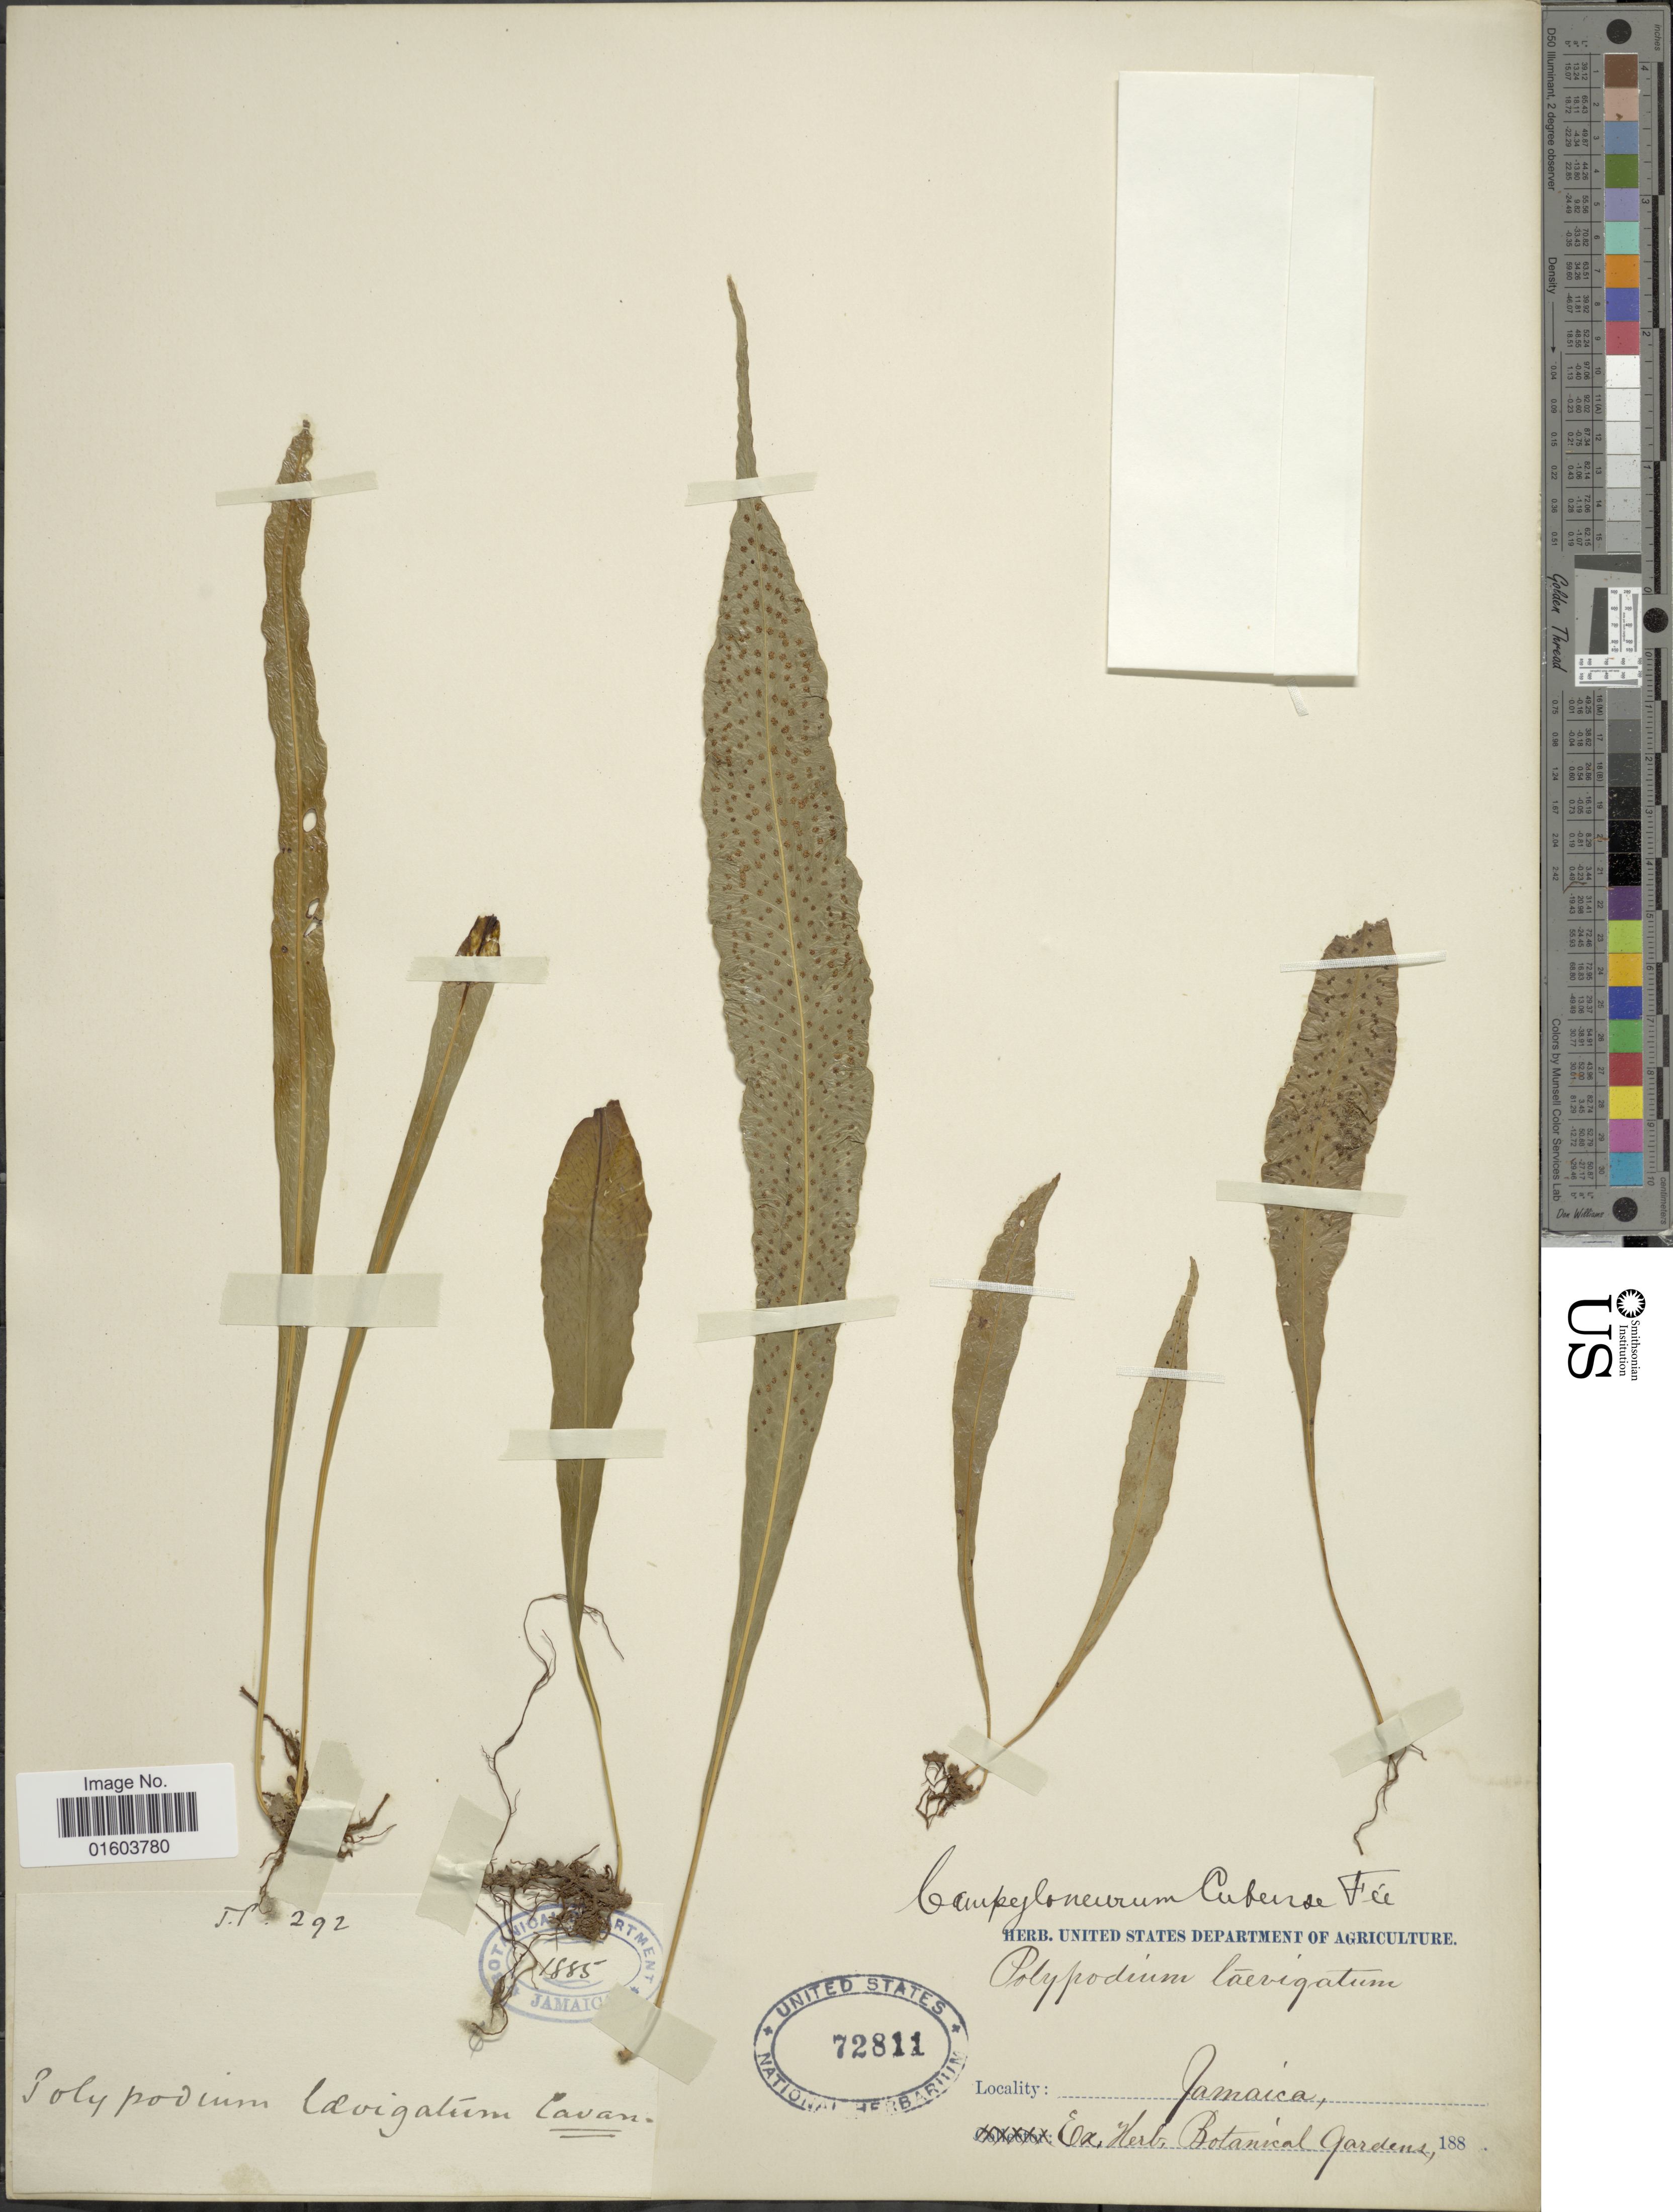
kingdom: Plantae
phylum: Tracheophyta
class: Polypodiopsida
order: Polypodiales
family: Polypodiaceae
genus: Campyloneurum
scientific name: Campyloneurum vexatum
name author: Ching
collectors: ex herb. Bot. Gard.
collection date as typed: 188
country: Jamaica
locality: Jamaica.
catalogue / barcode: US 72811